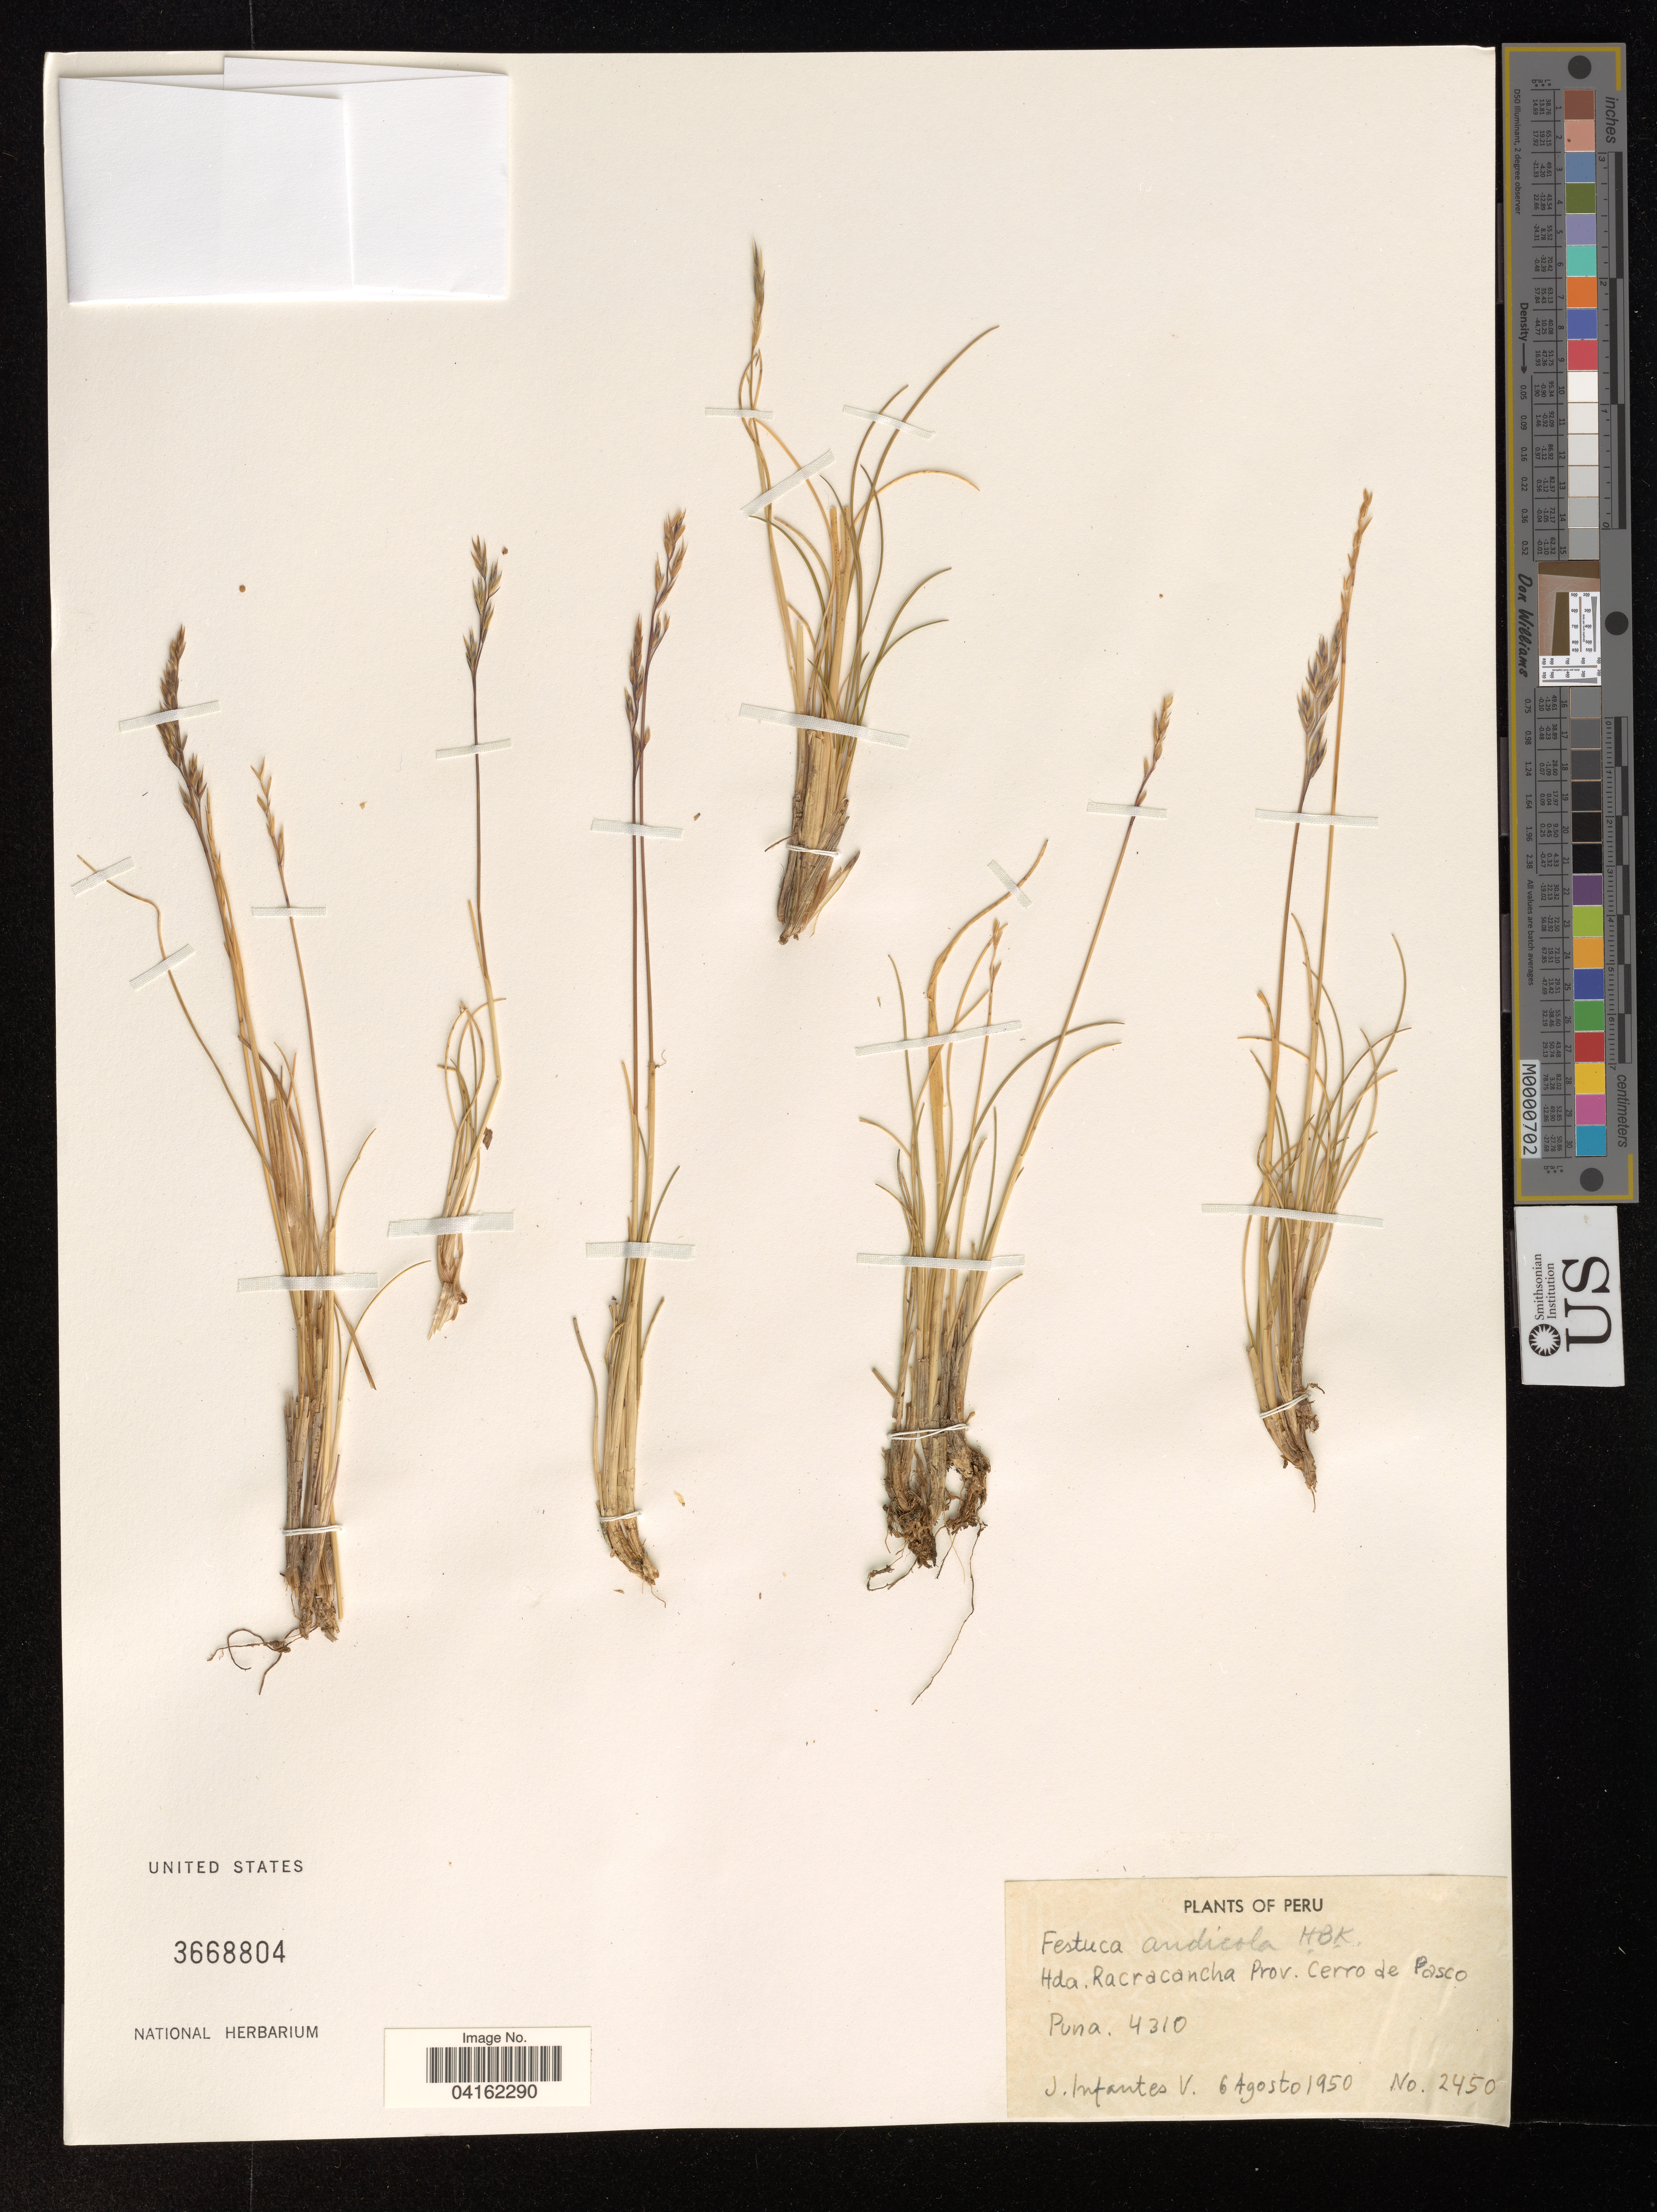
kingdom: Plantae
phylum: Tracheophyta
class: Liliopsida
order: Poales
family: Poaceae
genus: Festuca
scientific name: Festuca andicola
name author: Kunth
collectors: J. Vera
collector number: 2450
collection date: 1950-08-06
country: Peru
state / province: Pasco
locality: Hda. Racracancha Prov. Cerro de Pasco. Puna.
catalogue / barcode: US 3668804